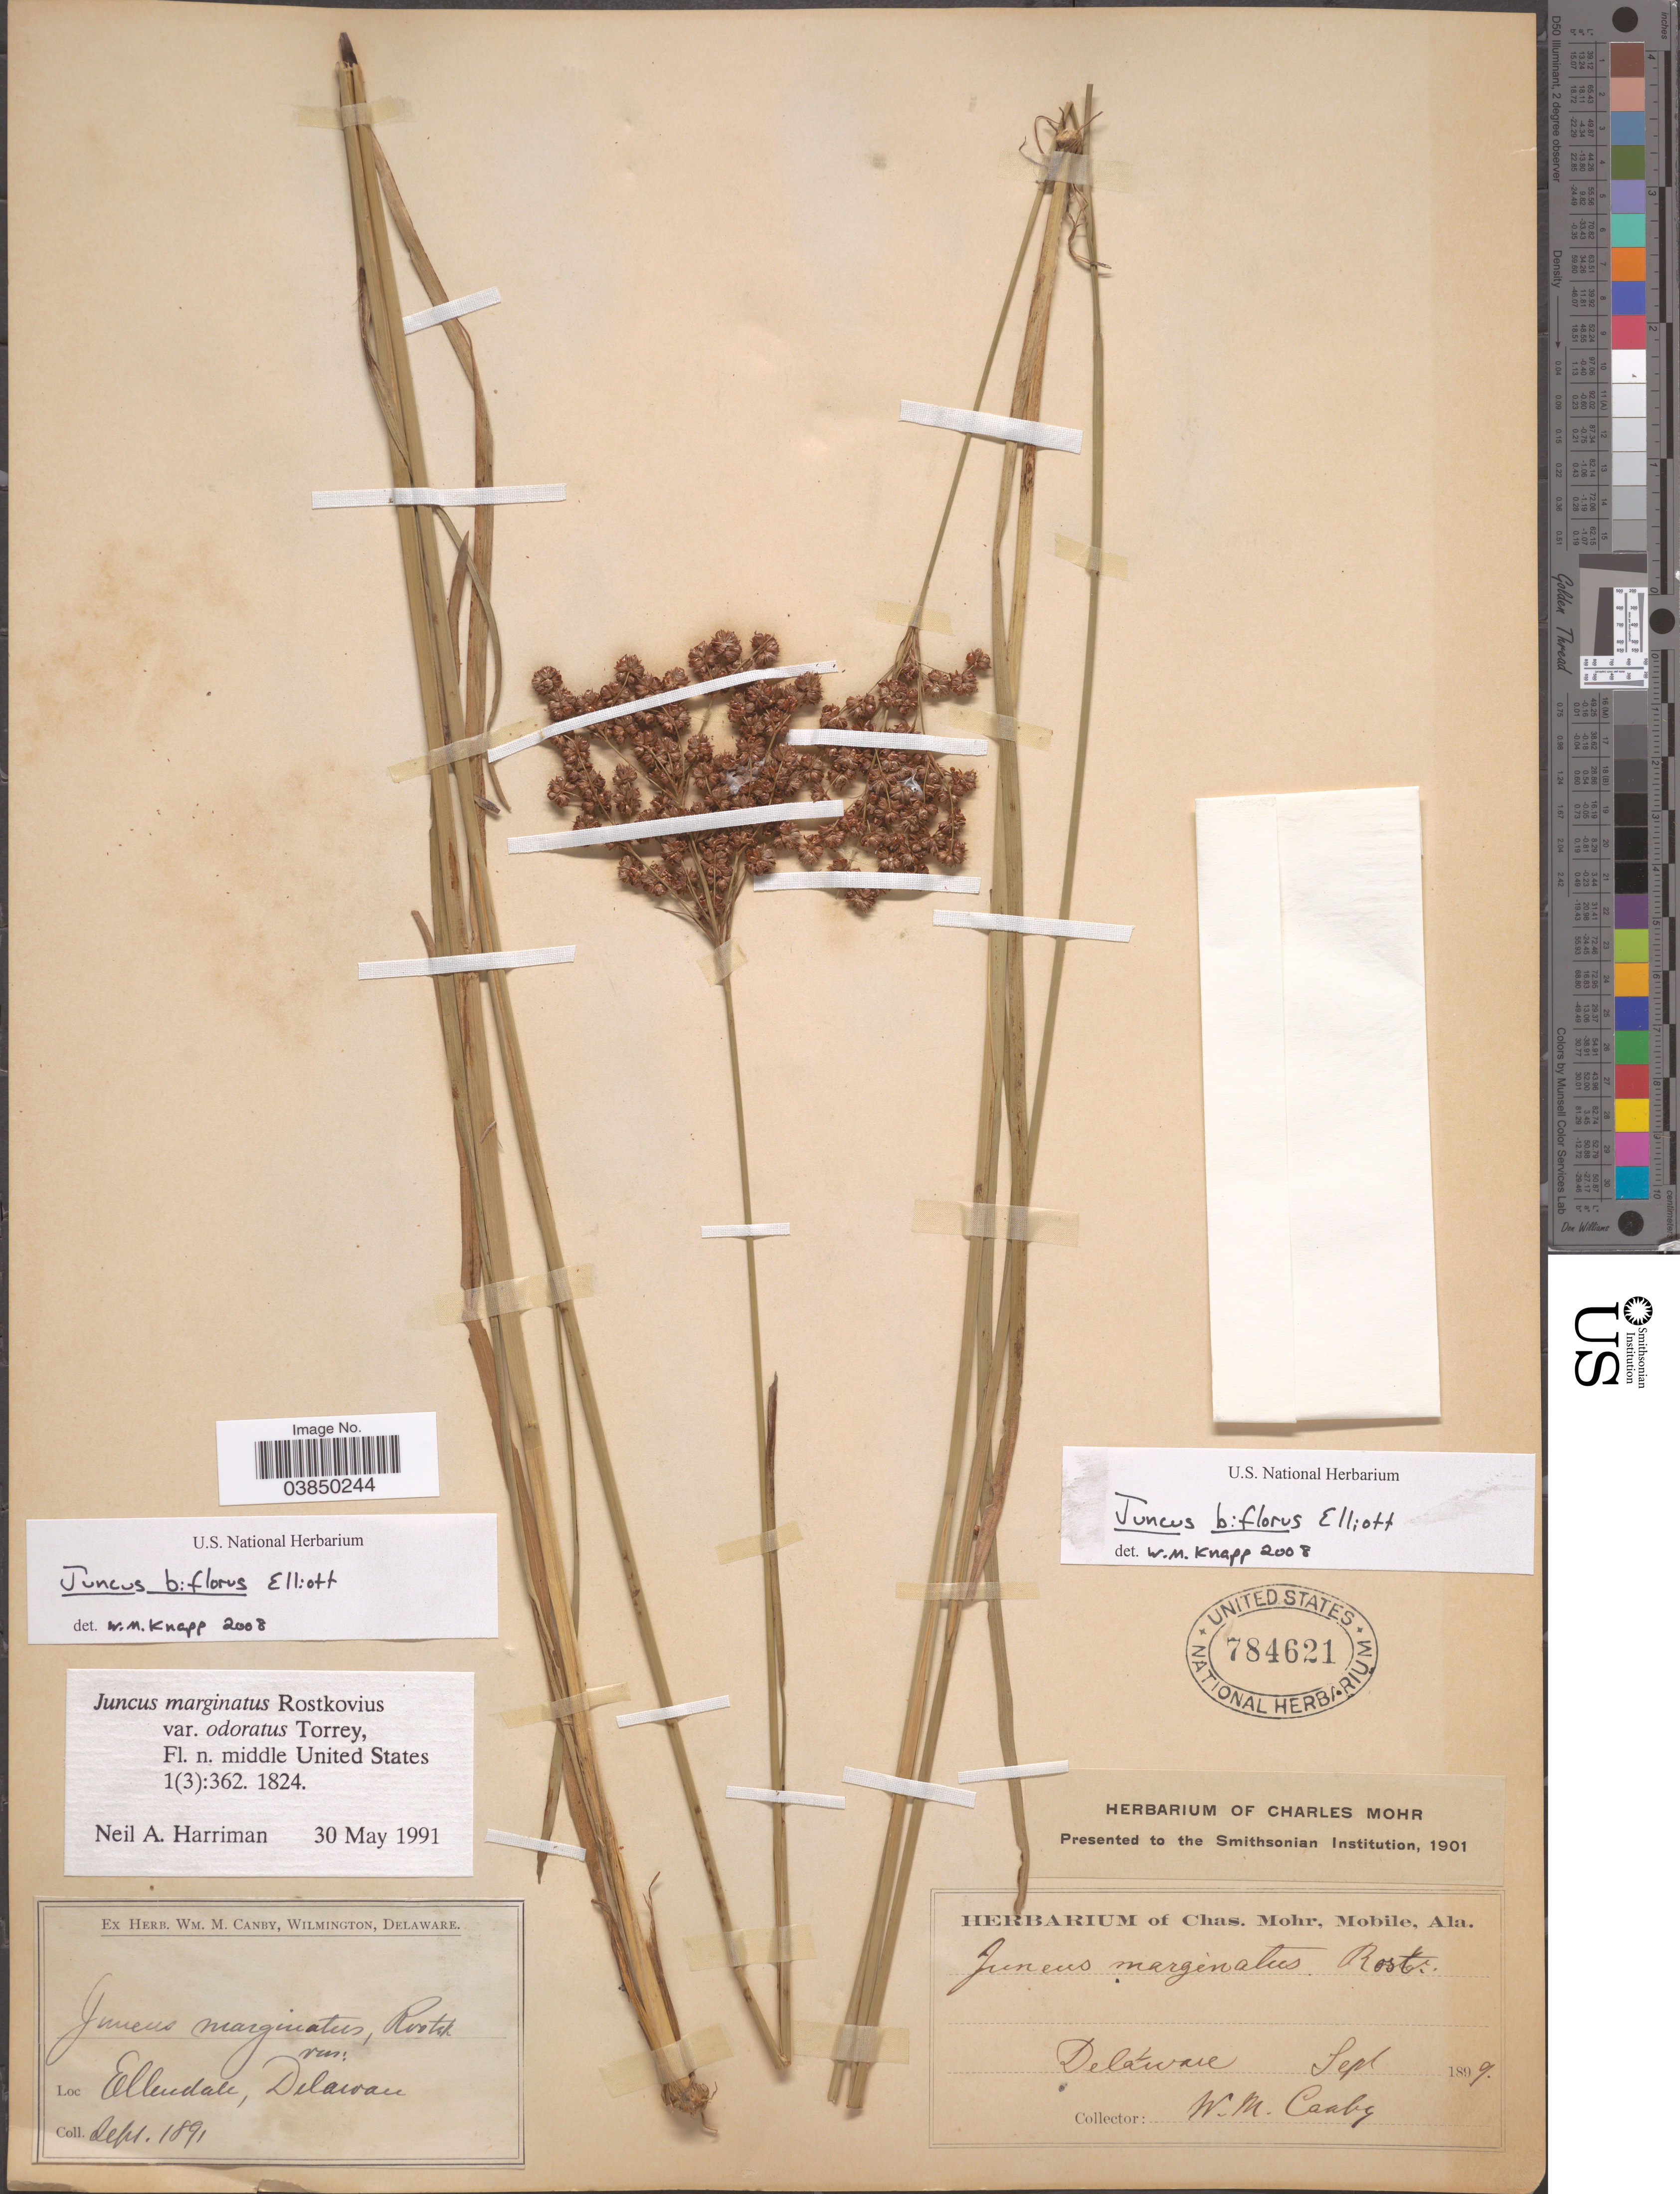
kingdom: Plantae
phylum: Tracheophyta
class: Liliopsida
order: Poales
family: Juncaceae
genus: Juncus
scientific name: Juncus biflorus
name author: Ell.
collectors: W. Canby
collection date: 1891-09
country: United States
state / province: Delaware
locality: Ellendale.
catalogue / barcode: US 784621